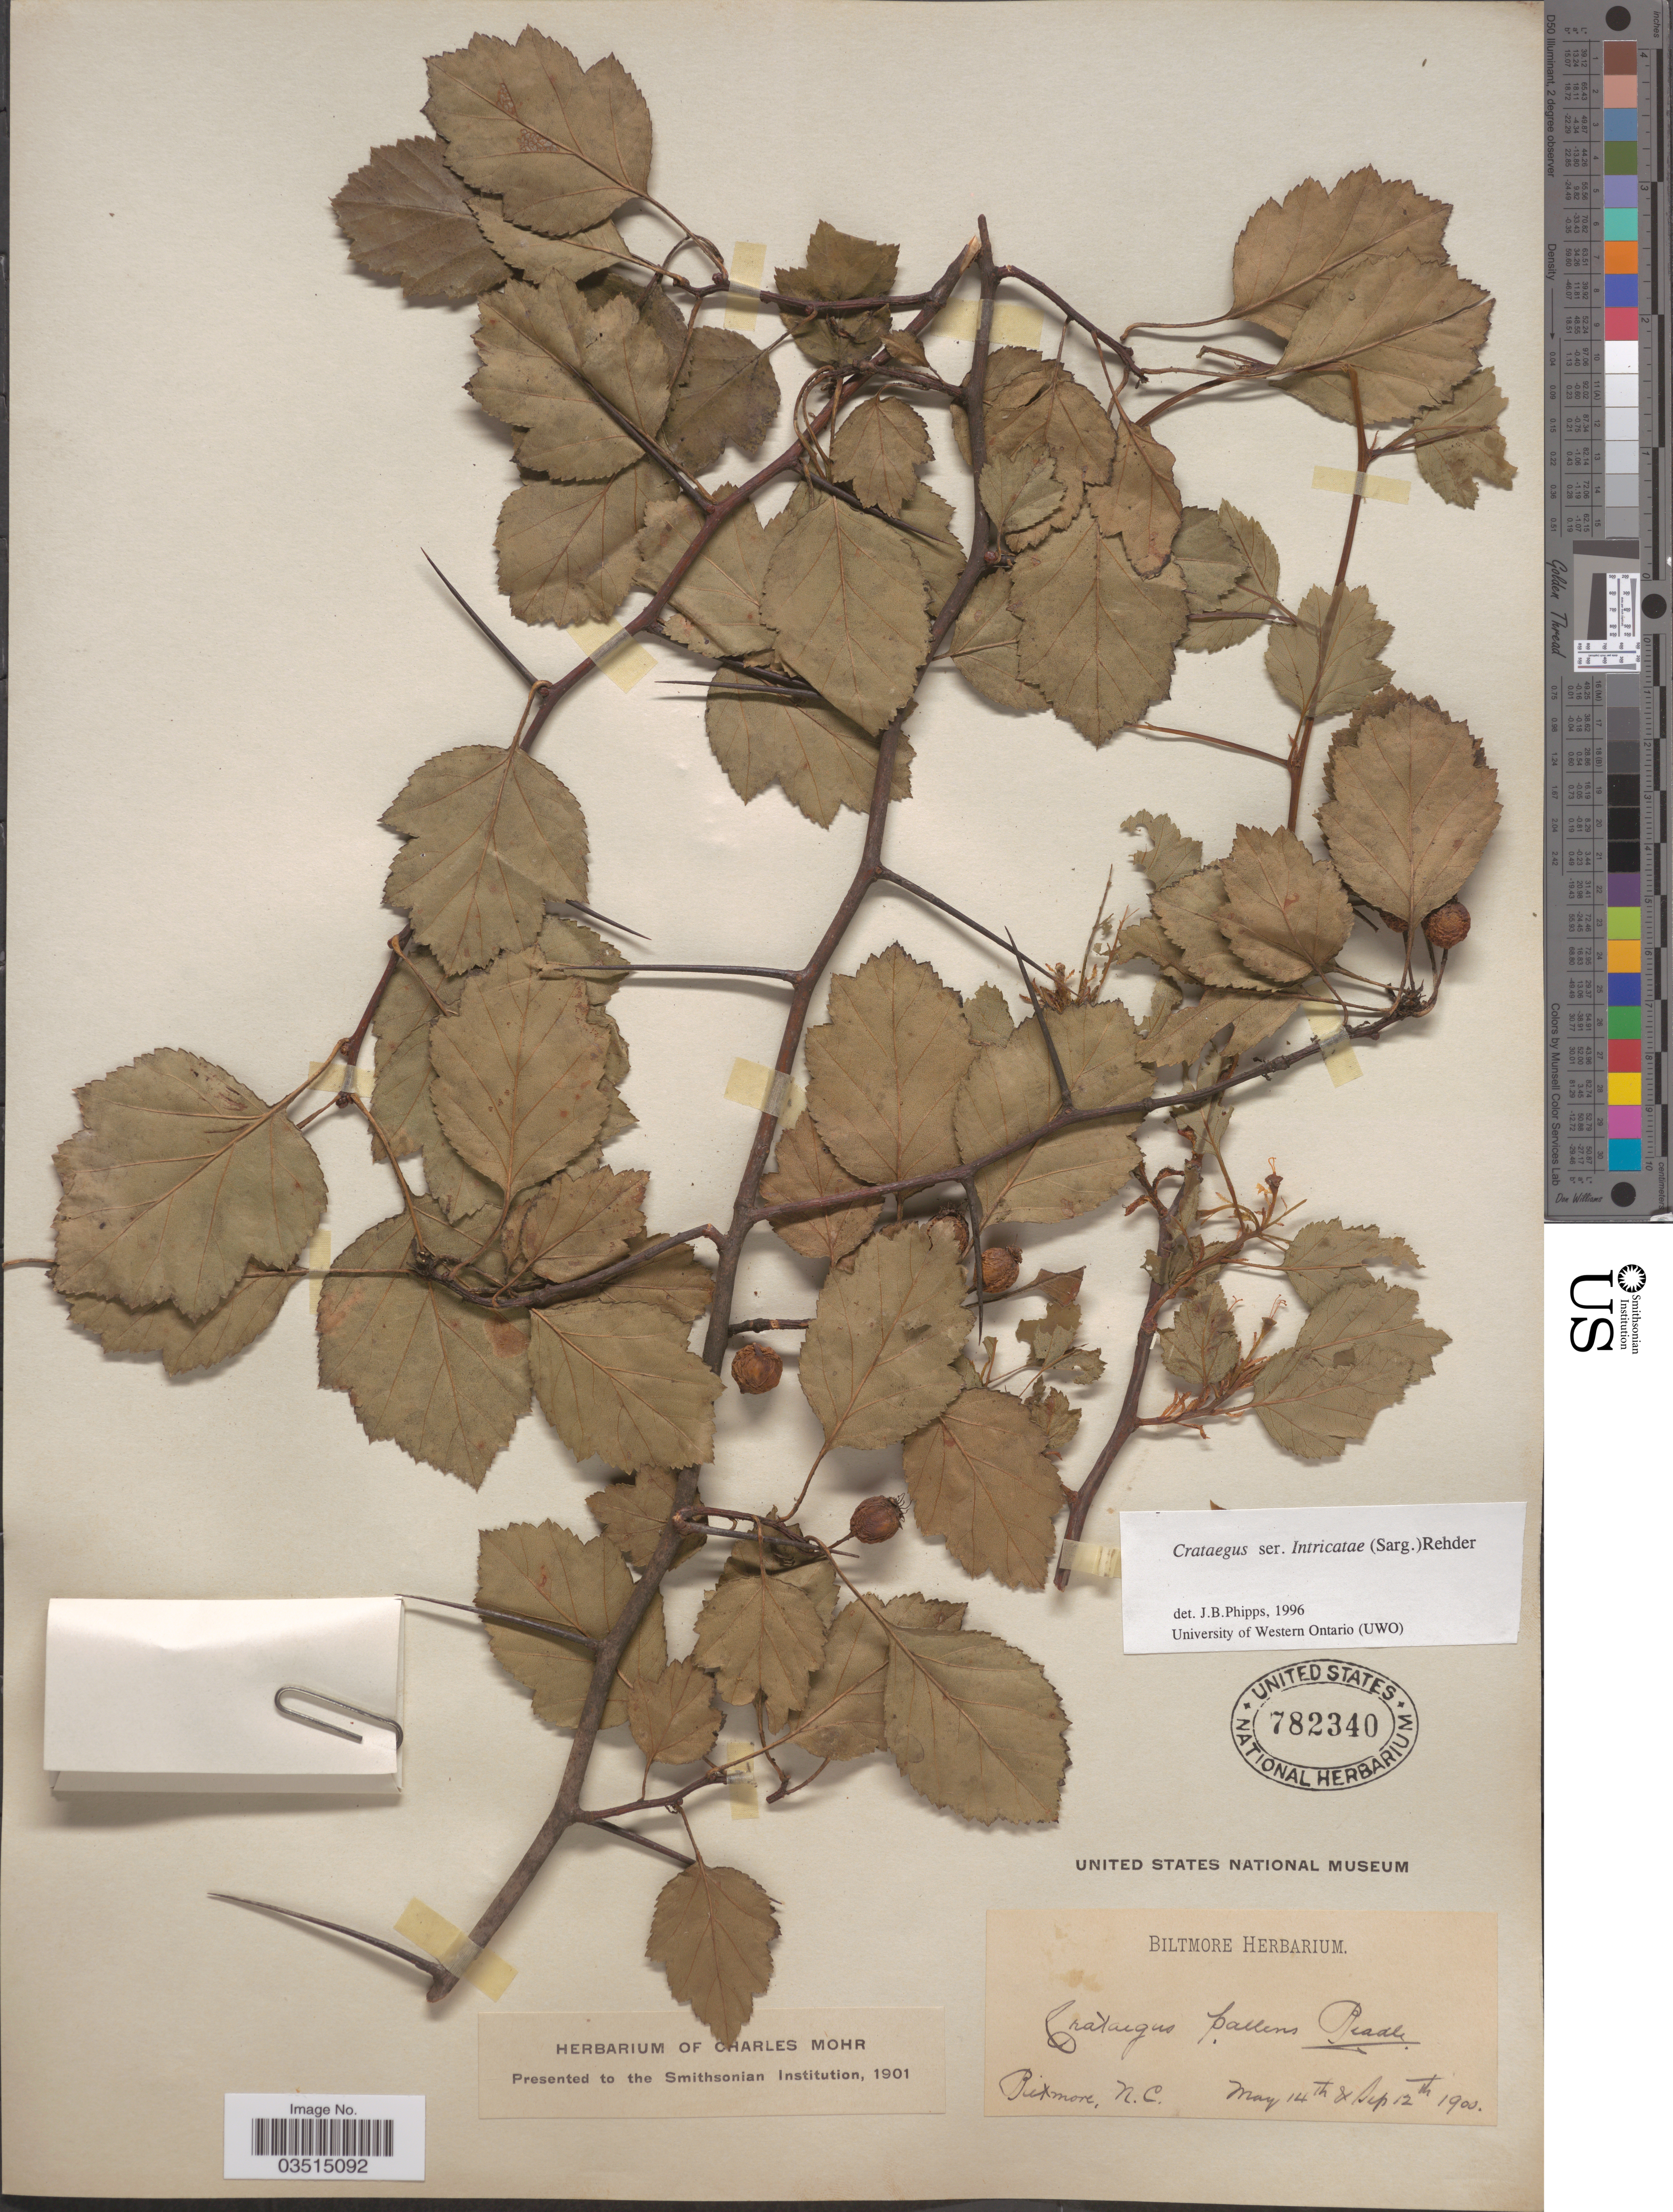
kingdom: Plantae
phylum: Tracheophyta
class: Magnoliopsida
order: Rosales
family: Rosaceae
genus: Crataegus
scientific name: Crataegus intricata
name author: Lange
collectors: ex herb. Biltmore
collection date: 1900-05-14/1900-09-12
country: United States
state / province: North Carolina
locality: Biltmore.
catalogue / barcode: US 782340